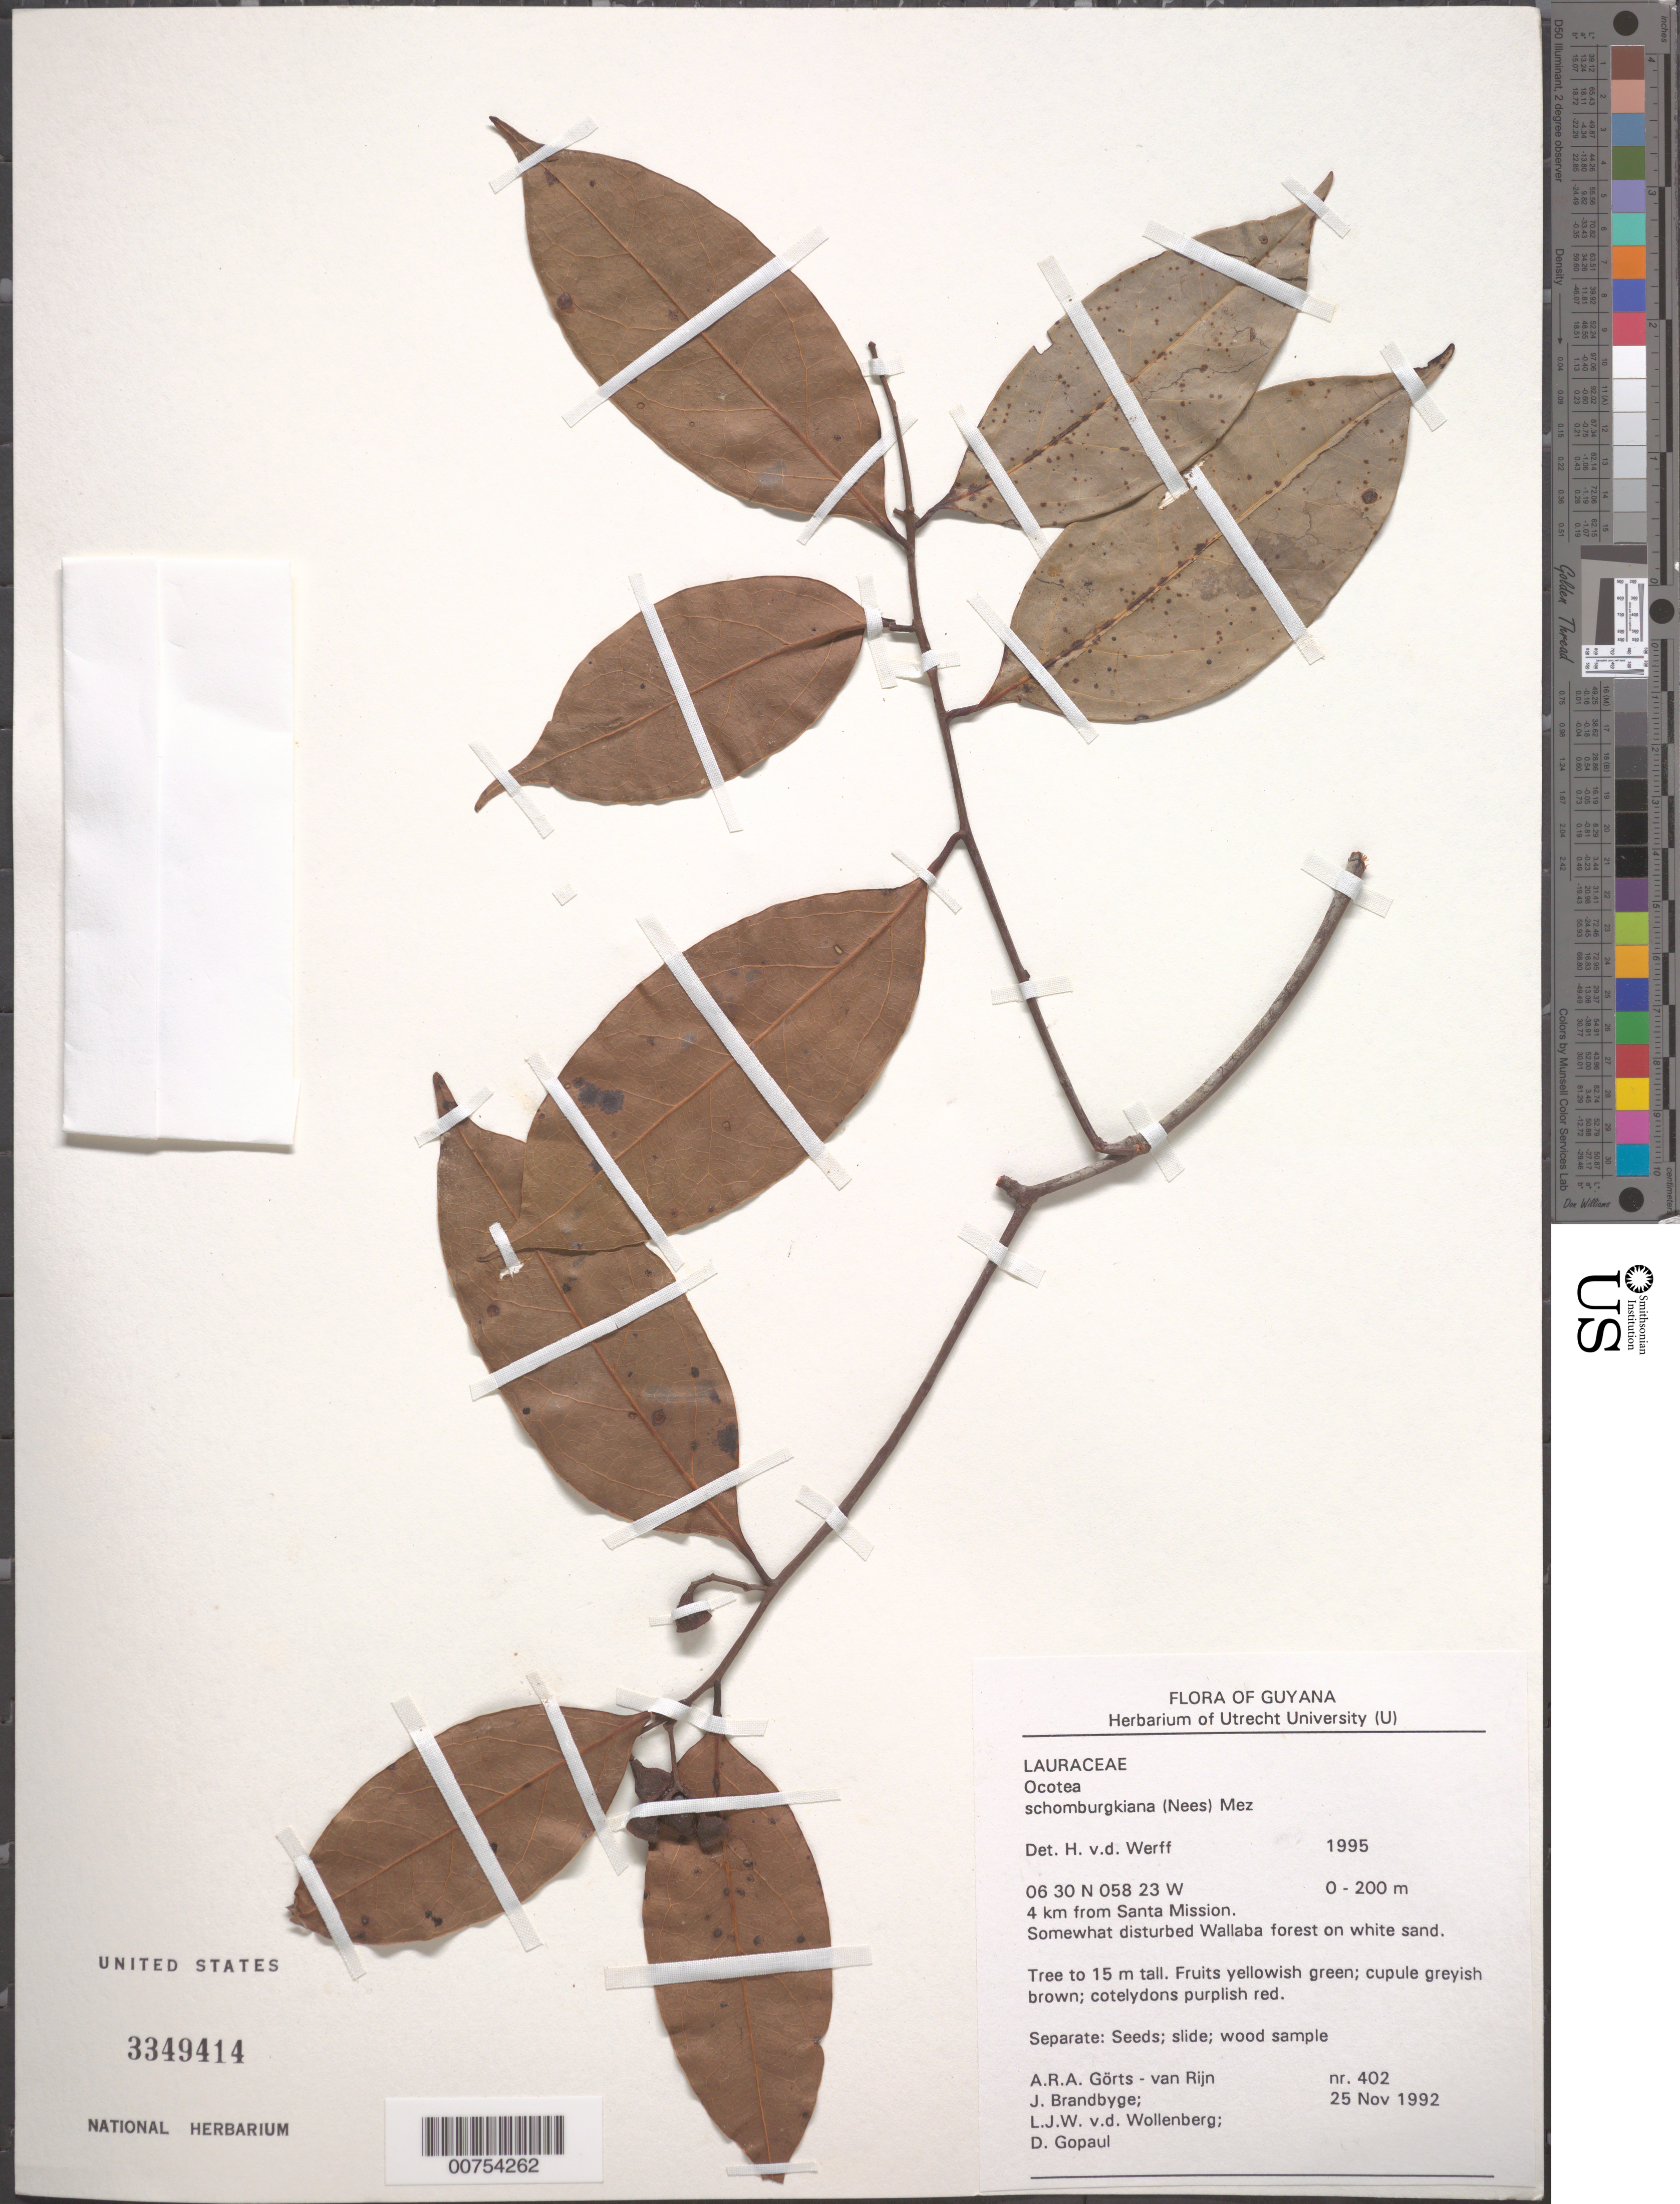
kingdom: Plantae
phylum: Tracheophyta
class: Magnoliopsida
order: Laurales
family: Lauraceae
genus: Ocotea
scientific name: Ocotea schomburgkiana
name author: (Nees) Mez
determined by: van der Werff, H., (MO), Missouri Botanical Garden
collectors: A. .R. A. Görts-van Rijn, J. Brandbyge, L. van der Wollenberg & D. Gopaul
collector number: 402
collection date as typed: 25-Nov-92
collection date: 1992-11-25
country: Guyana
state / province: Demerara-Mahaica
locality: Santa Mission, 4 km from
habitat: Somewhat disturbed Wallaba forest on white sand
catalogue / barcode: US 3349414